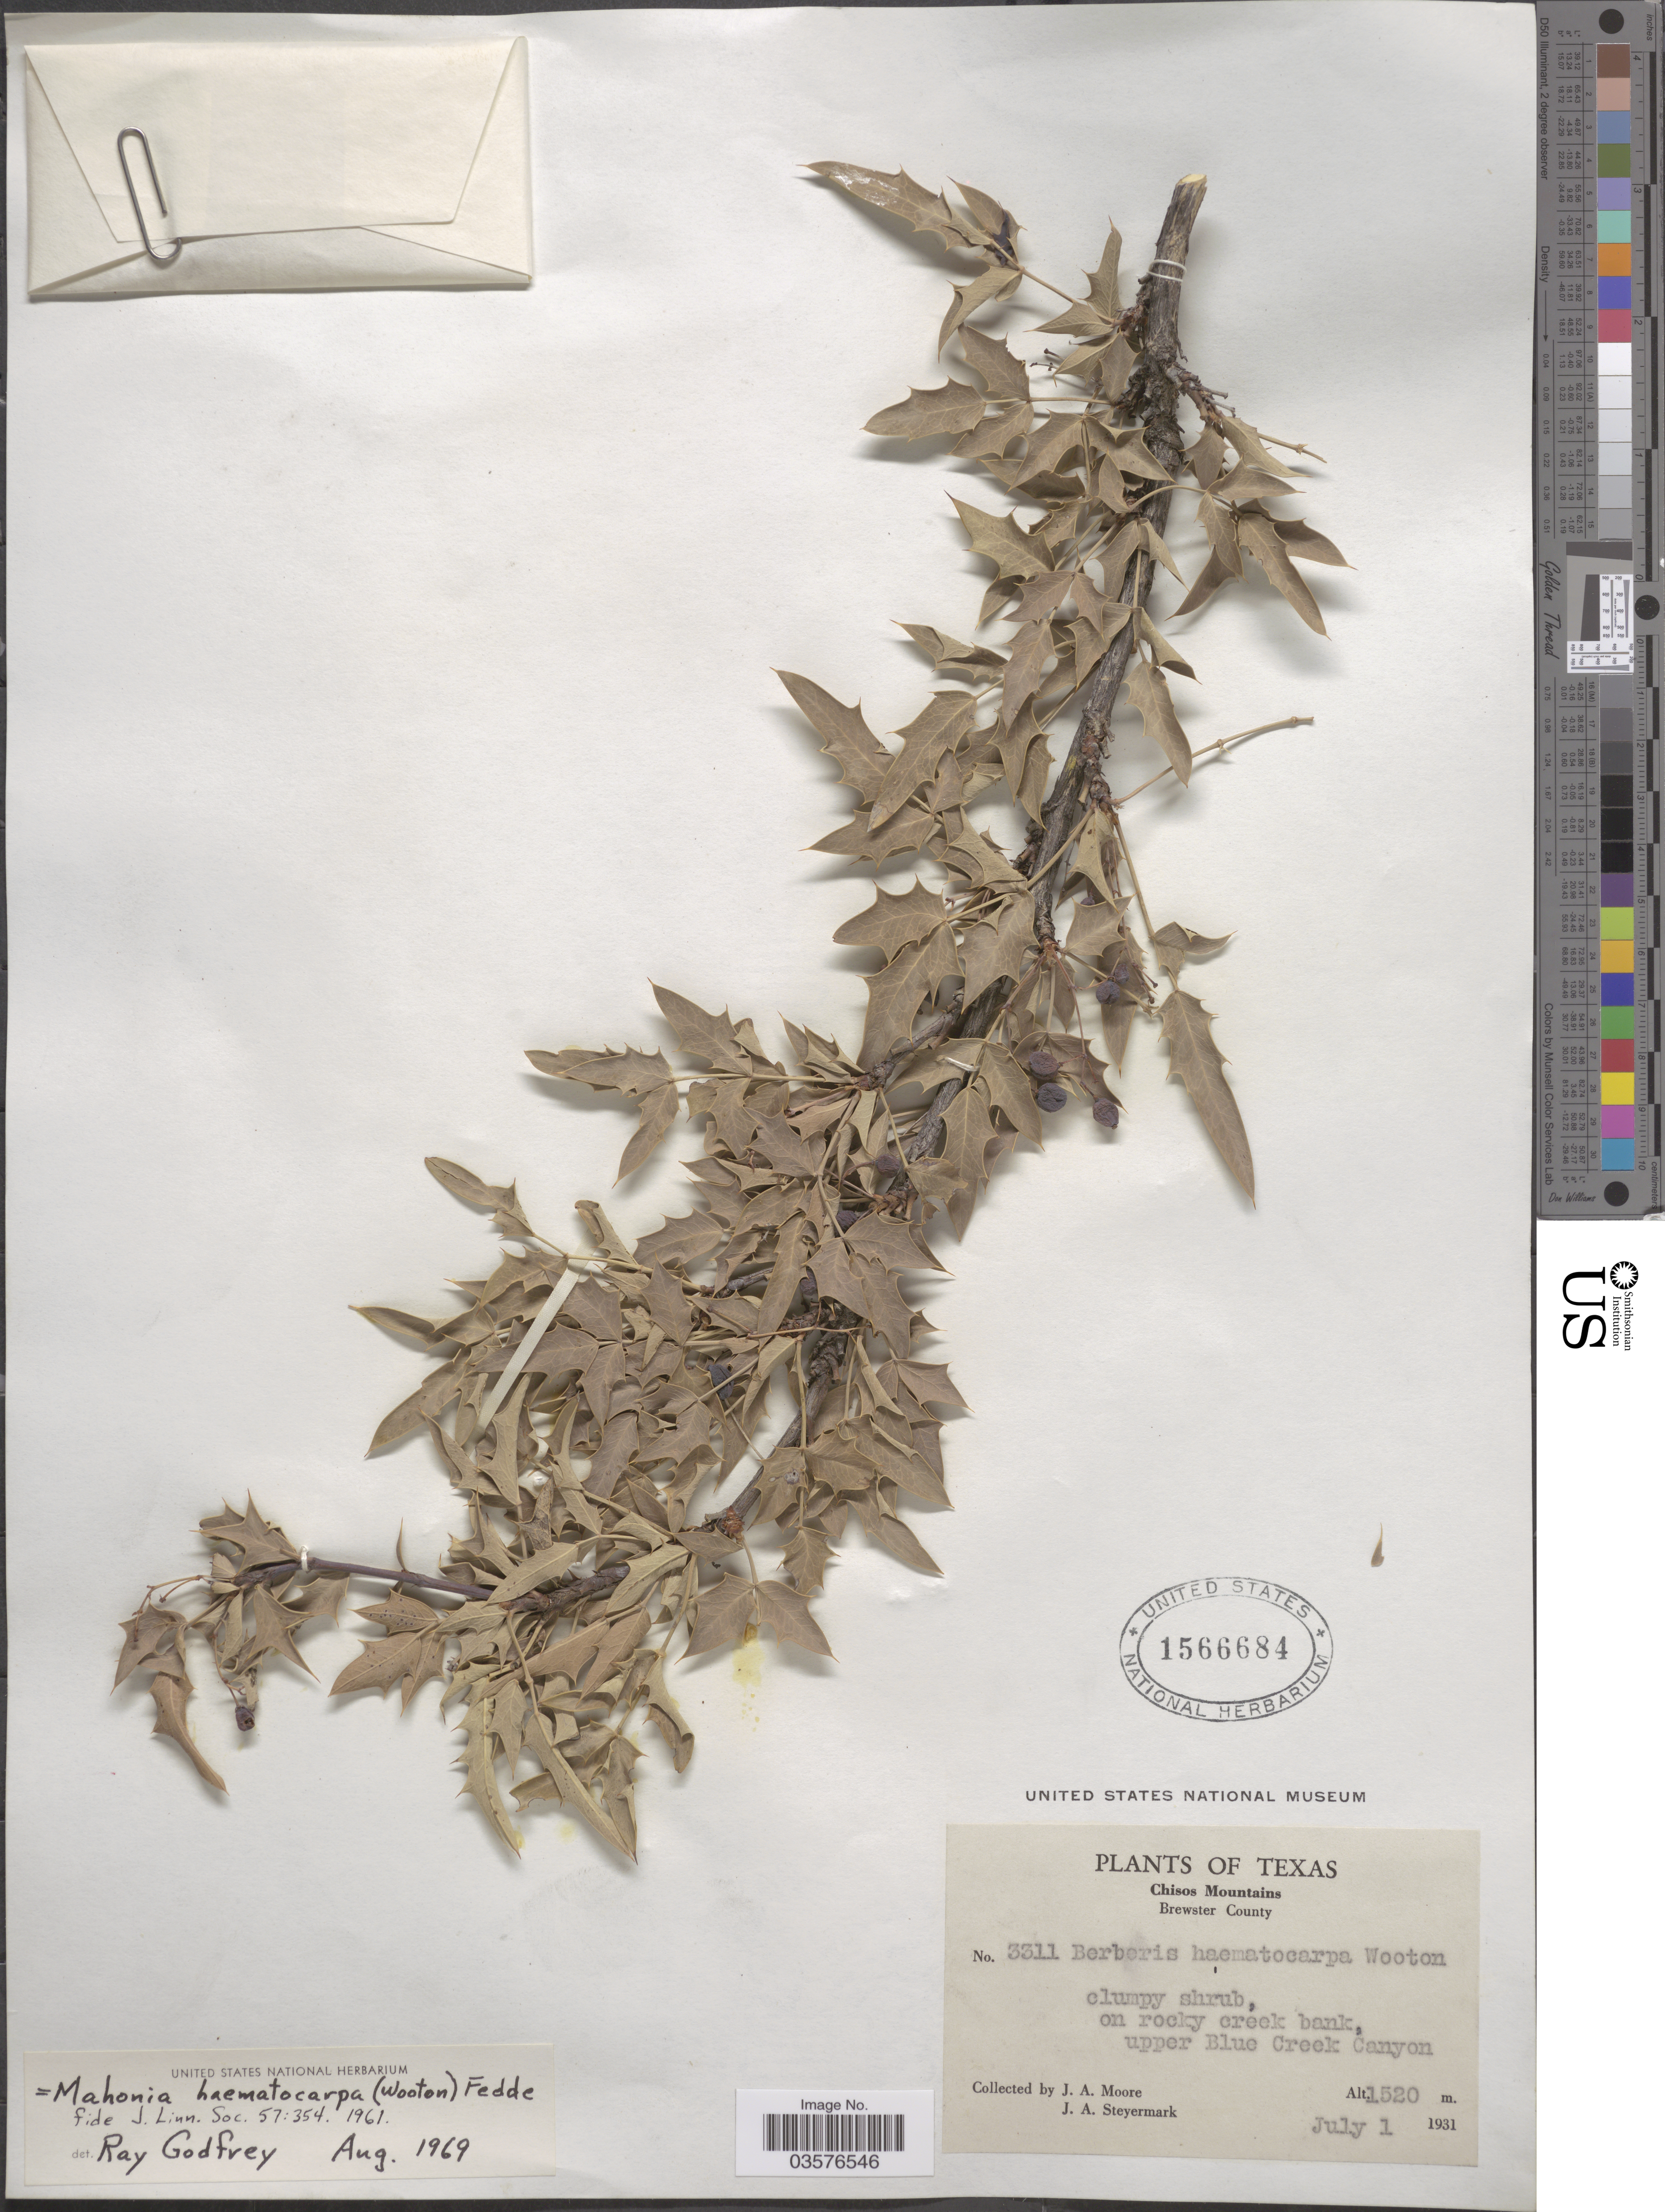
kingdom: Plantae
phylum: Tracheophyta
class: Magnoliopsida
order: Ranunculales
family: Berberidaceae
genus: Mahonia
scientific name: Mahonia haematocarpa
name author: (Wooton) Fedde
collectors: J. A. Moore & J. Steyermark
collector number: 3311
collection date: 1931-07-01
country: United States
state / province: Texas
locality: Chisos Mountains. Brewster County. Upper Blue Creek Canyon.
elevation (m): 1520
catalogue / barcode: US 1566684